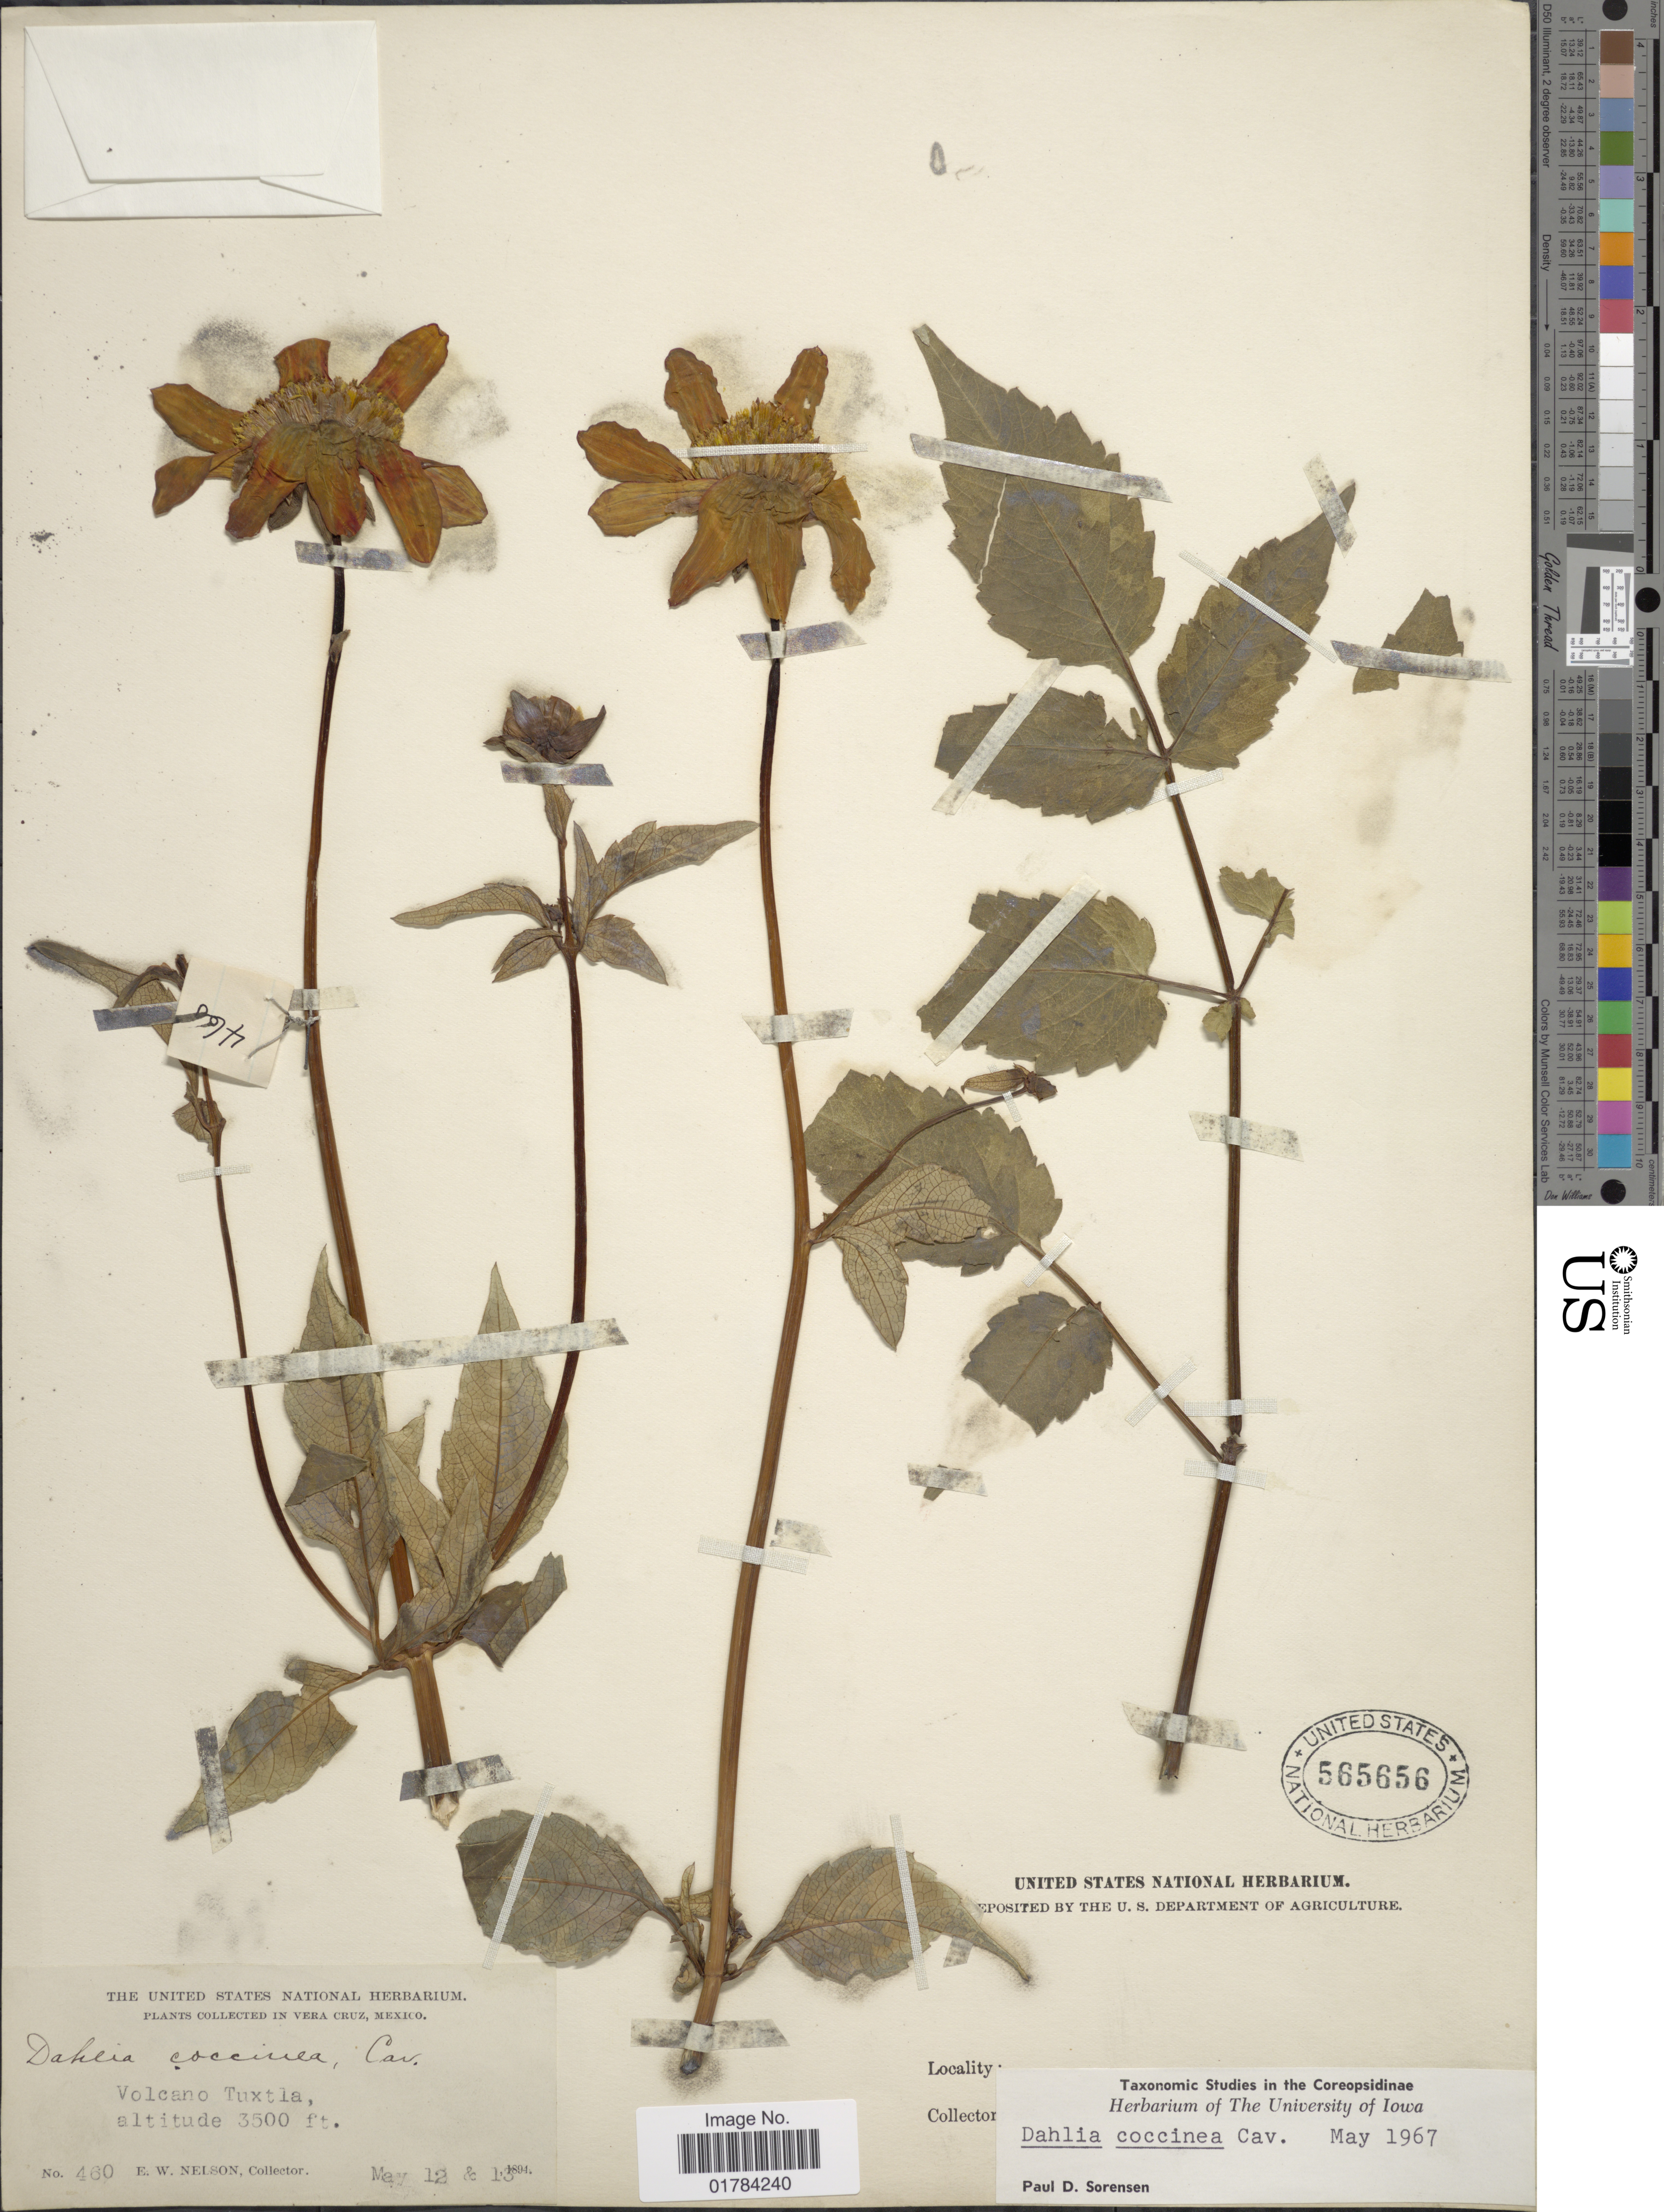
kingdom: Plantae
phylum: Tracheophyta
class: Magnoliopsida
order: Asterales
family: Asteraceae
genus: Dahlia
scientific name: Dahlia coccinea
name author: Cav.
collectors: E. W. Nelson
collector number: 460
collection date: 1894-05-12/1894-05-13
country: Mexico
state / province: Veracruz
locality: Vera Cruz, Volcano Tuxtla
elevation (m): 1067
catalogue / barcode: US 565656